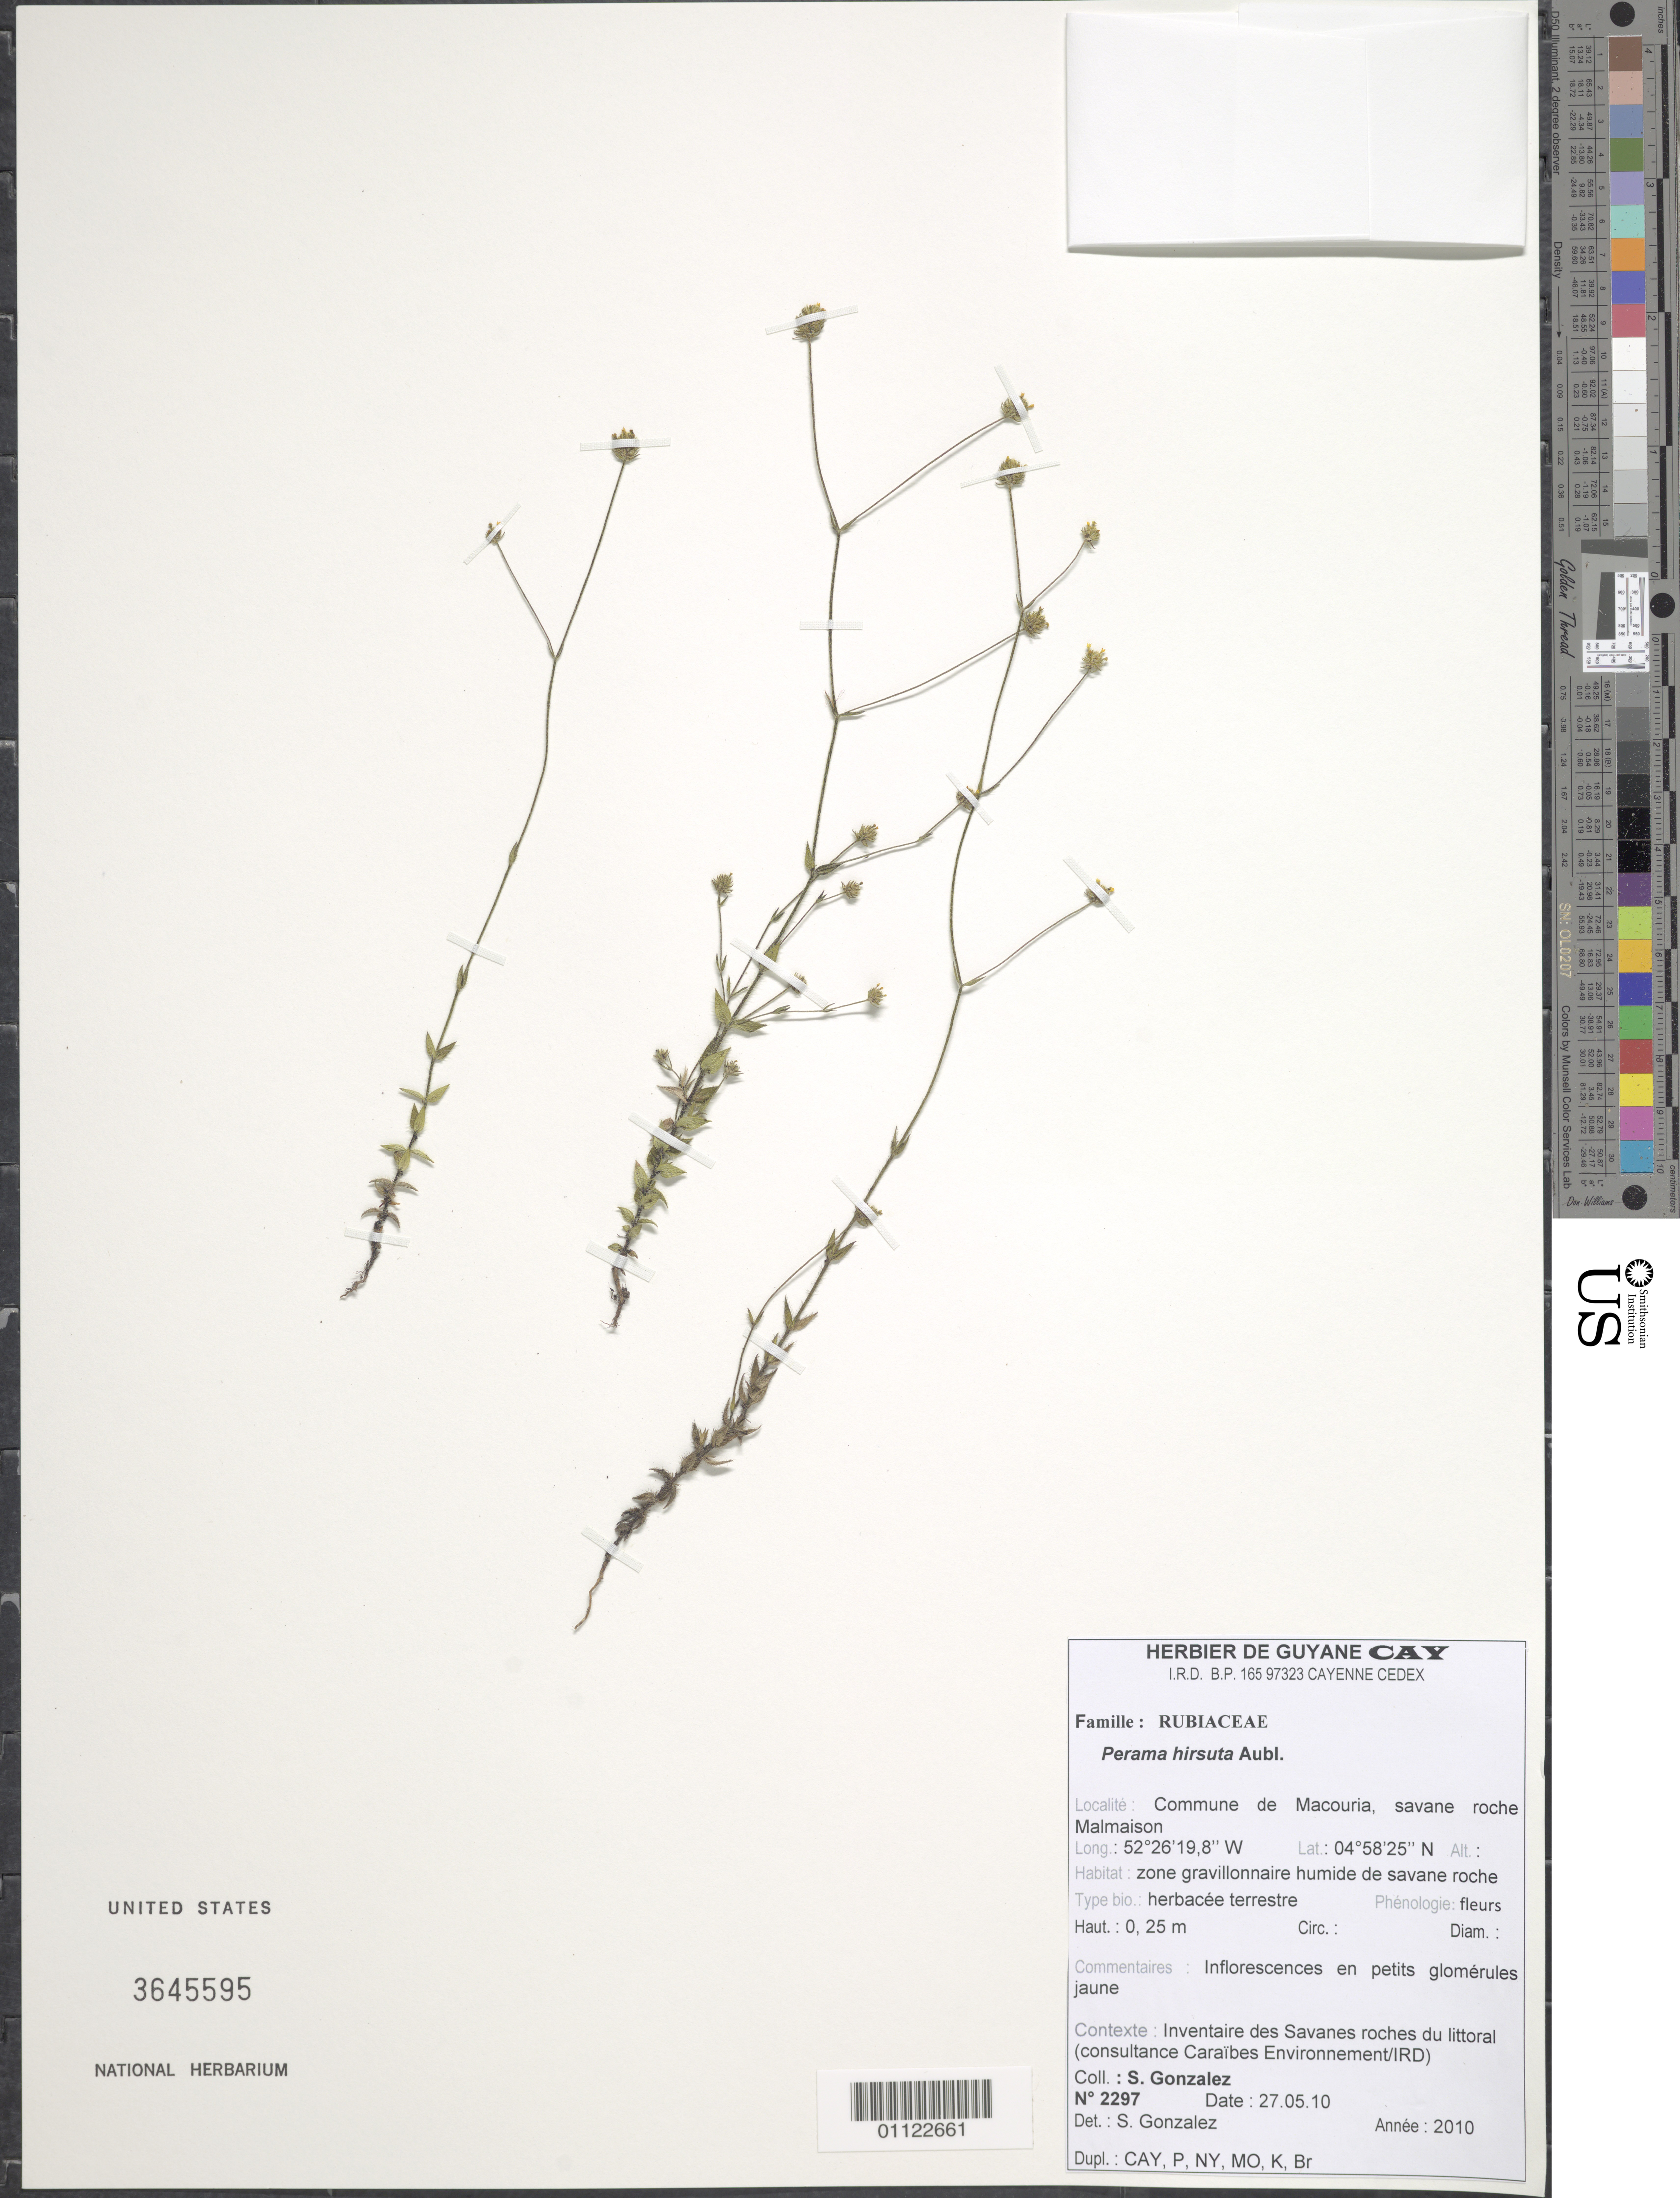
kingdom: Plantae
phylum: Tracheophyta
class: Magnoliopsida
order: Gentianales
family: Rubiaceae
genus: Perama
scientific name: Perama hirsuta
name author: Aubl.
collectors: S. Gonzalez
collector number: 2297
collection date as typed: Transcribed d/m/y: 27/5/10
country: French Guiana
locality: Commune de Macouria, savane roche Malmaison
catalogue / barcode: US 3645595